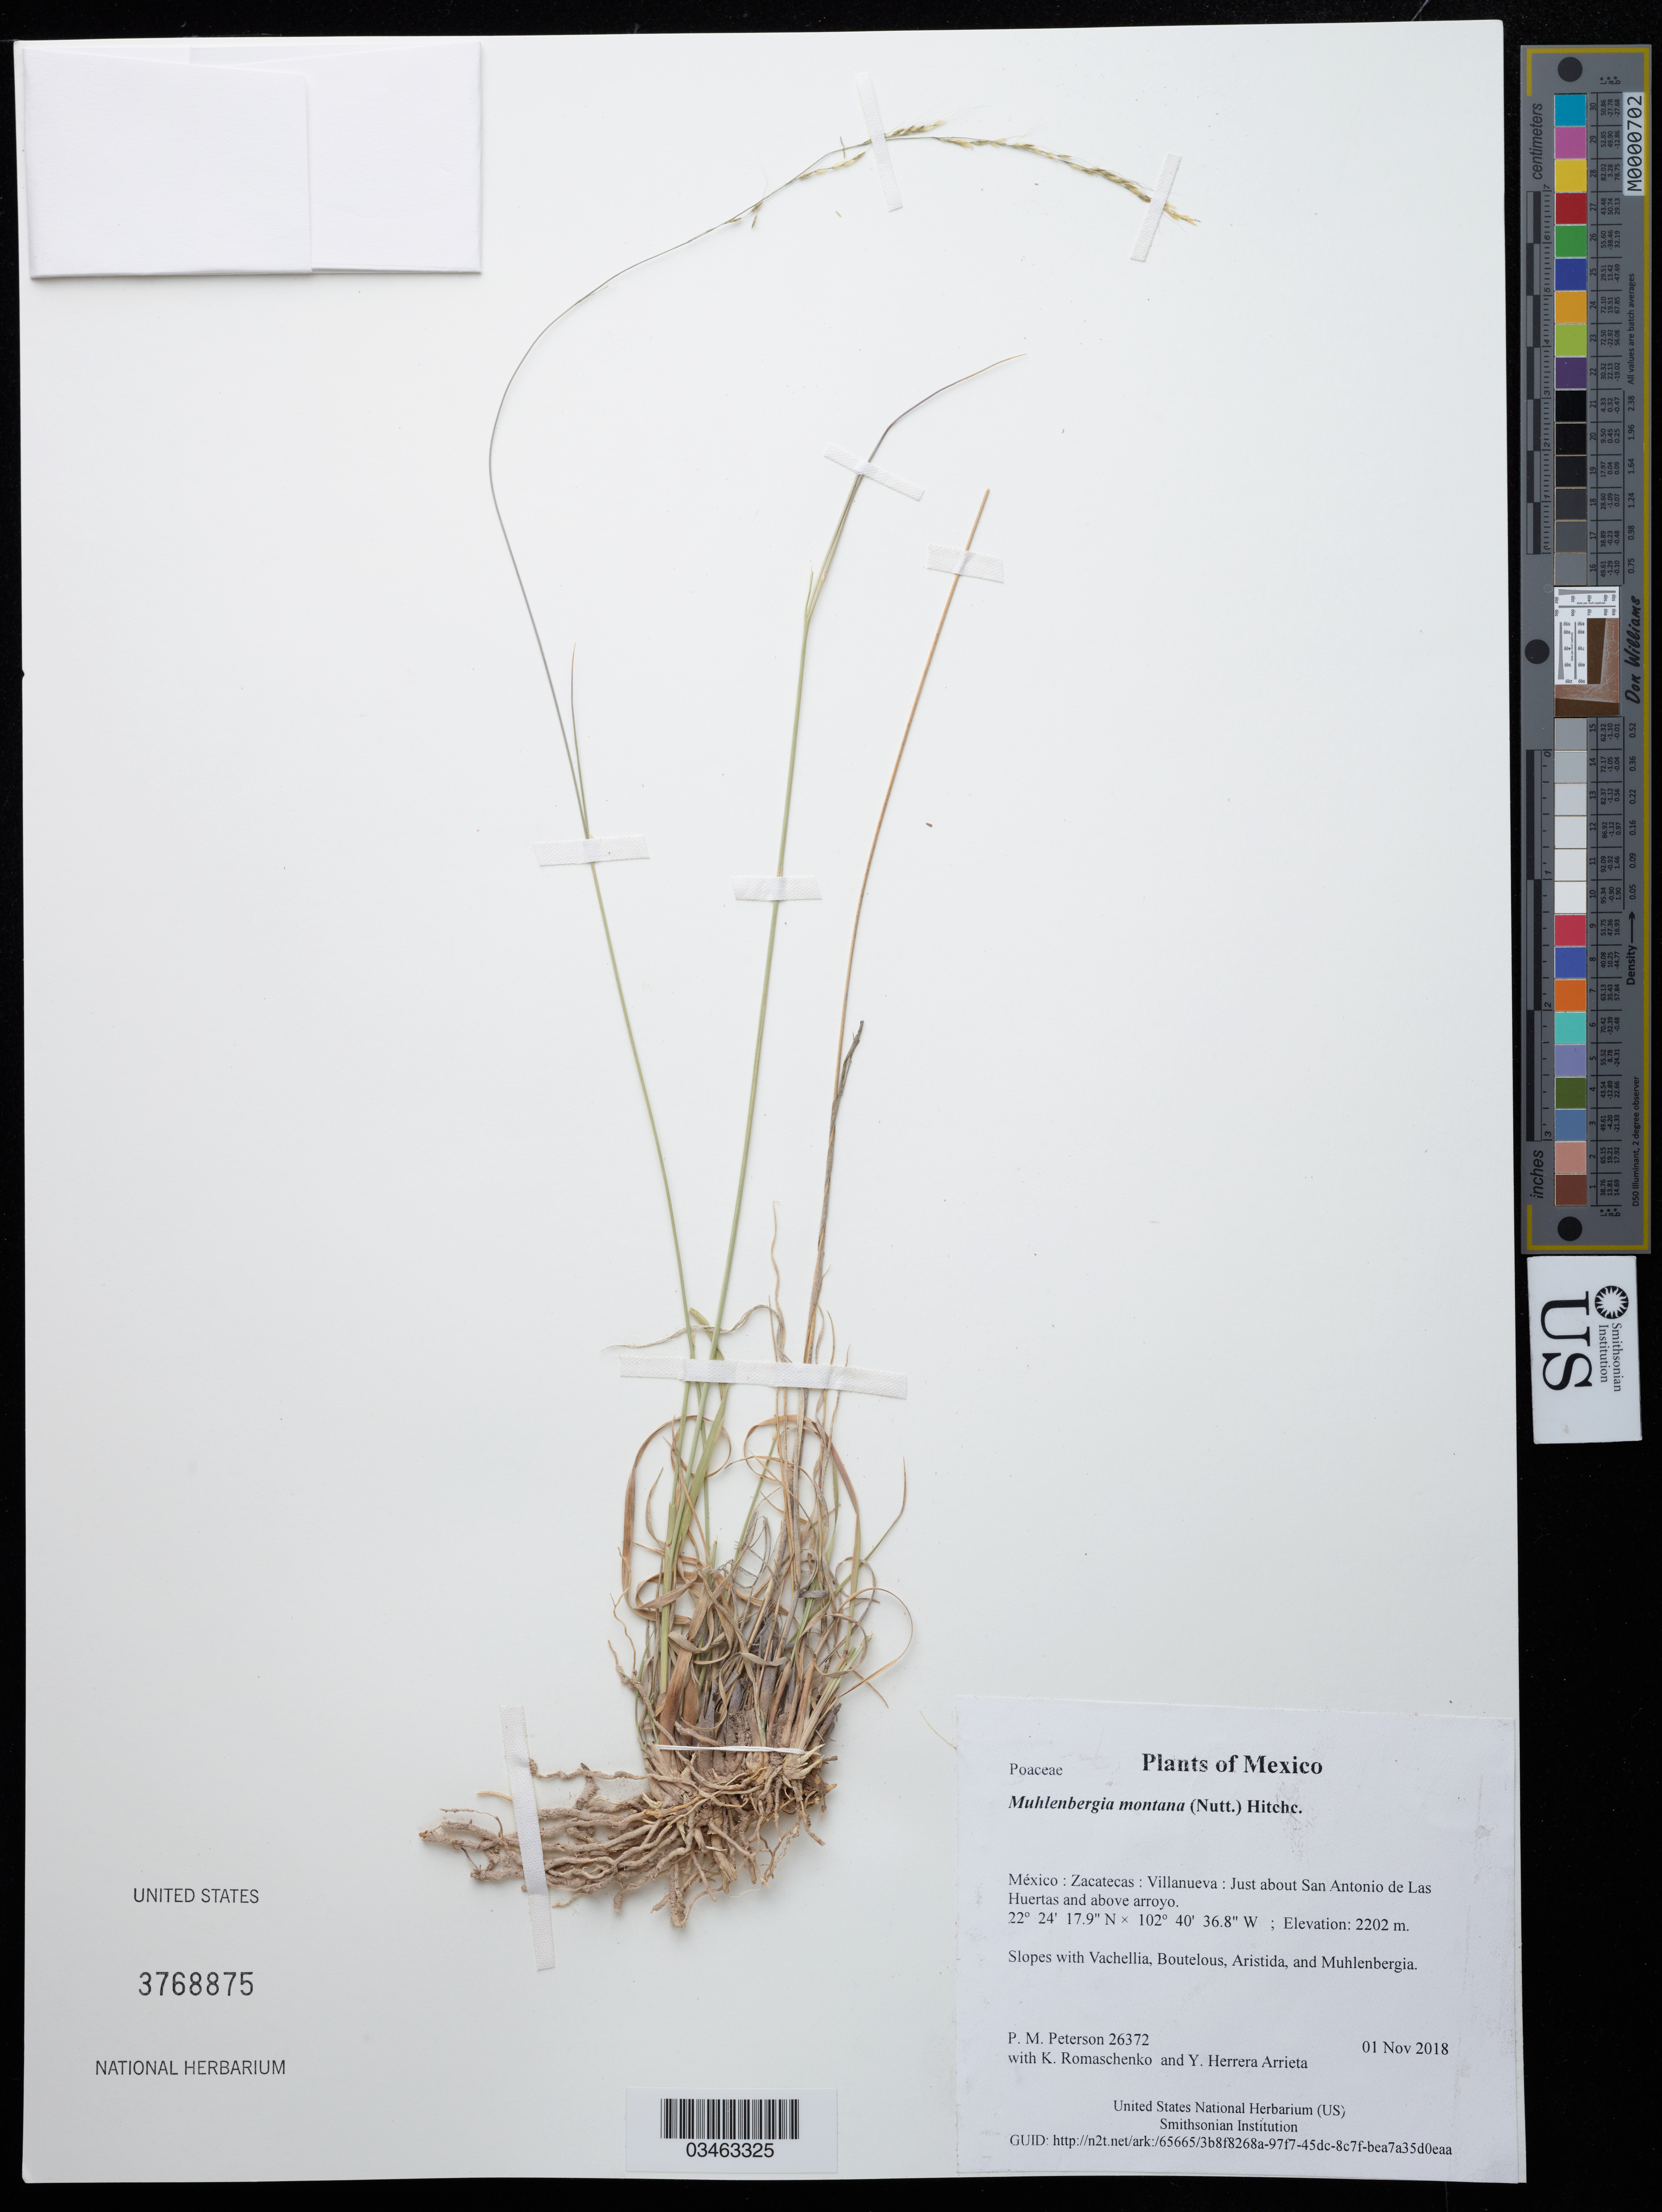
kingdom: Plantae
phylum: Tracheophyta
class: Liliopsida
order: Poales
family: Poaceae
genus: Muhlenbergia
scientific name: Muhlenbergia montana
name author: (Nutt.) Hitchc.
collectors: P. M. Peterson, K. Romaschenko & Y. Herrera Arrieta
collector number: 26372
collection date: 2018-11-01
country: México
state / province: Zacatecas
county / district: Villanueva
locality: Just about San Antonio de Las Huertas and above arroyo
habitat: Slopes with Vachellia, Boutelous, Aristida, and Muhlenbergia.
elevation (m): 2202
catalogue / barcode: US 3768875